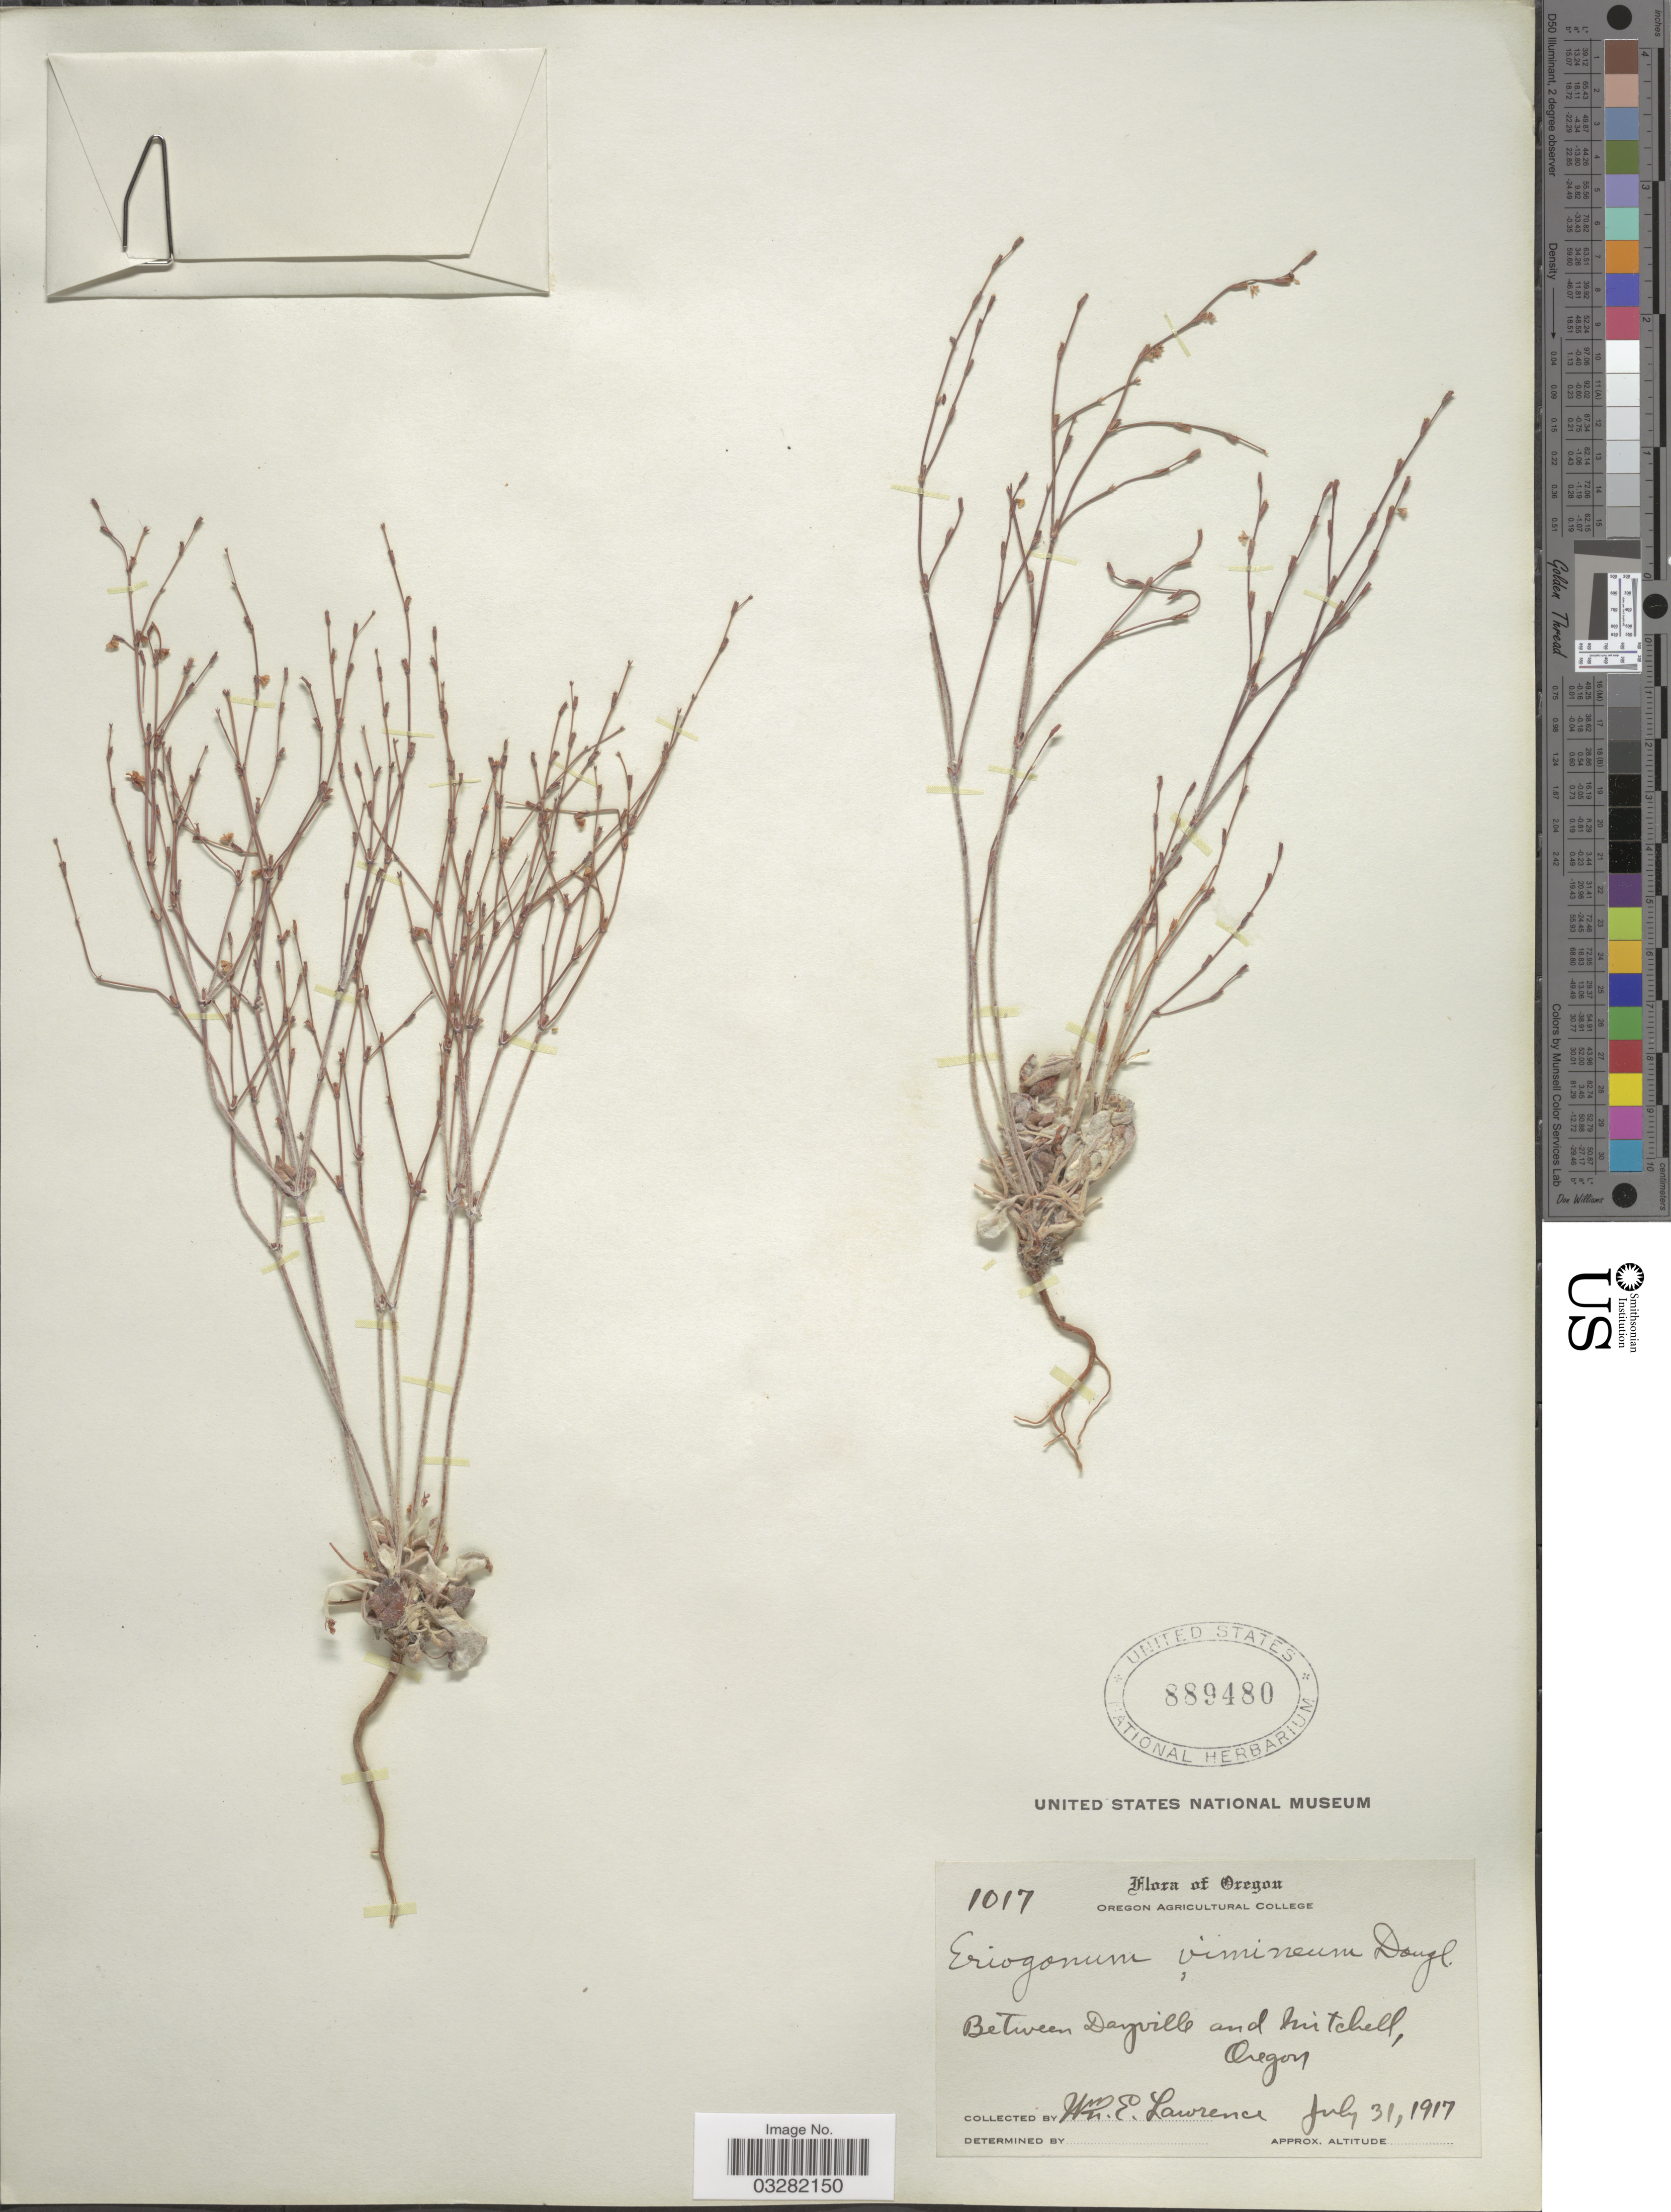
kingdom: Plantae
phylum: Tracheophyta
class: Magnoliopsida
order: Caryophyllales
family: Polygonaceae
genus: Eriogonum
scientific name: Eriogonum vimineum var. vimineum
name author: Douglas ex Benth.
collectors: W. Lawrence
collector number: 1017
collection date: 1917-07-31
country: United States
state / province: Oregon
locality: Between Dayville and Mitchell.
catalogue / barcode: US 889480